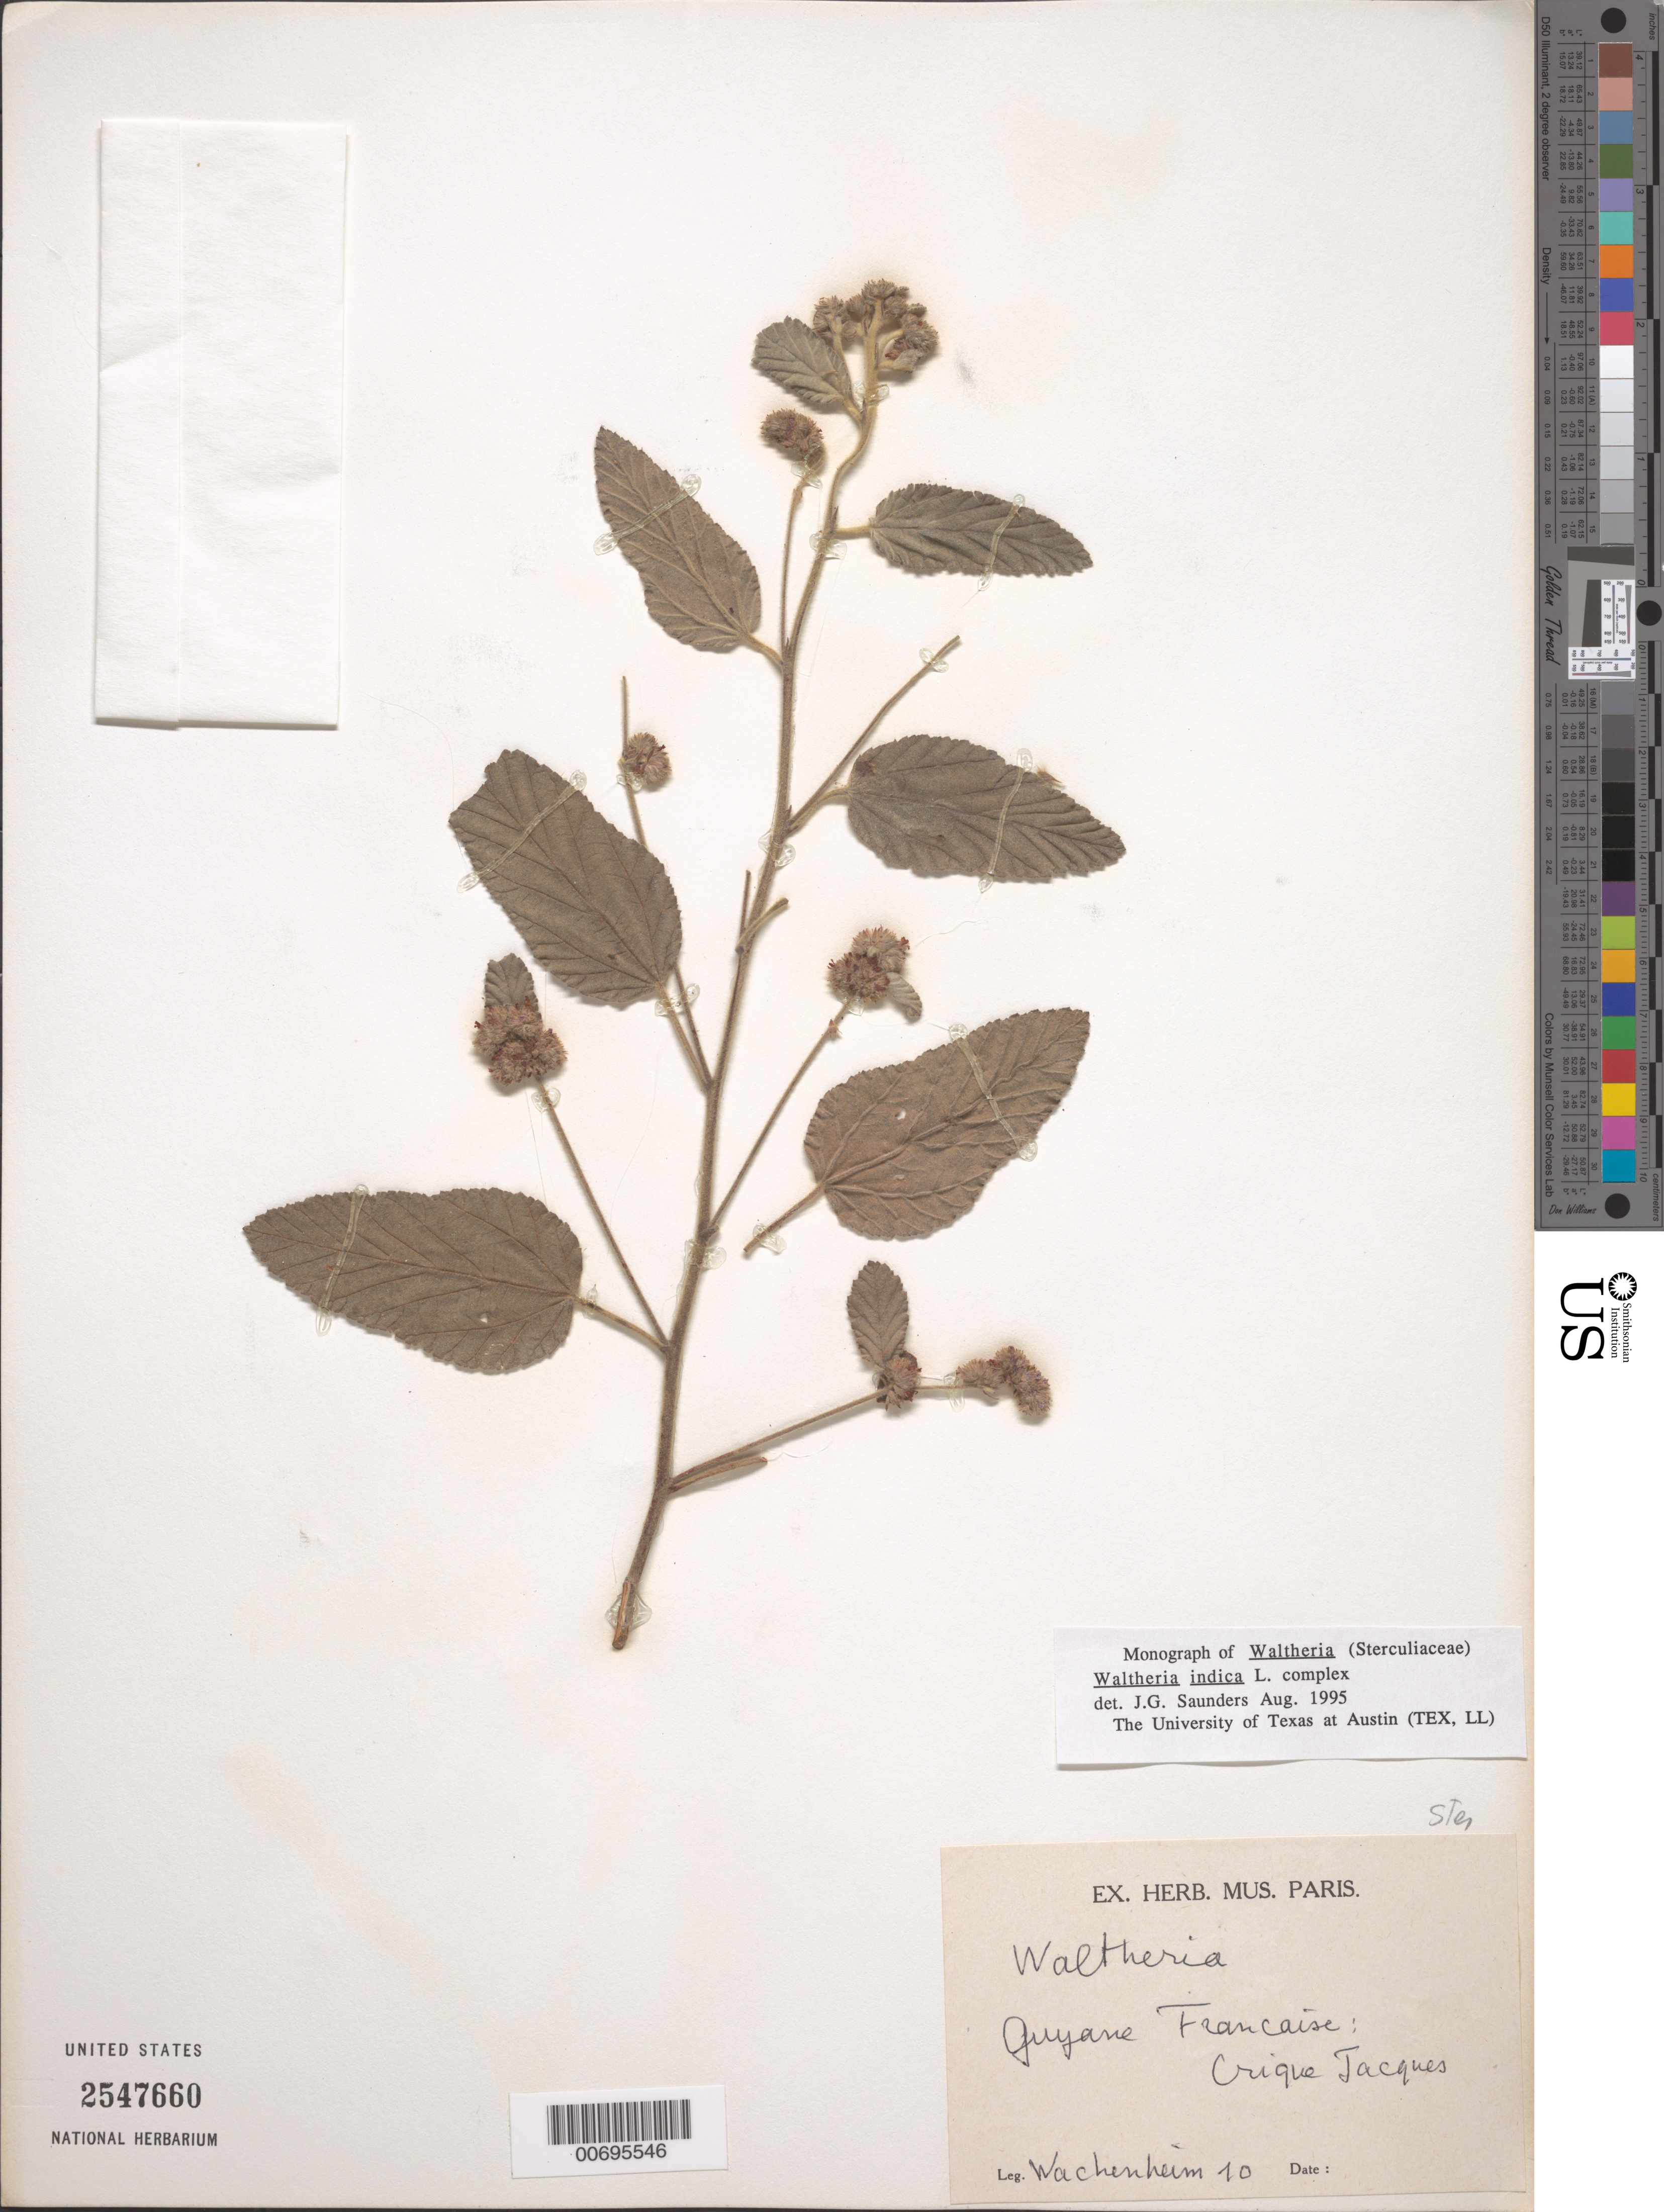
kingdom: Plantae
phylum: Tracheophyta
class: Magnoliopsida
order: Malvales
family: Malvaceae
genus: Waltheria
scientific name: Waltheria indica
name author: L.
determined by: Saunders, J. G.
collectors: G. Wachenheim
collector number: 10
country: French Guiana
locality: Crique Jacques, Bassin de la Mana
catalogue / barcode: US 2547660